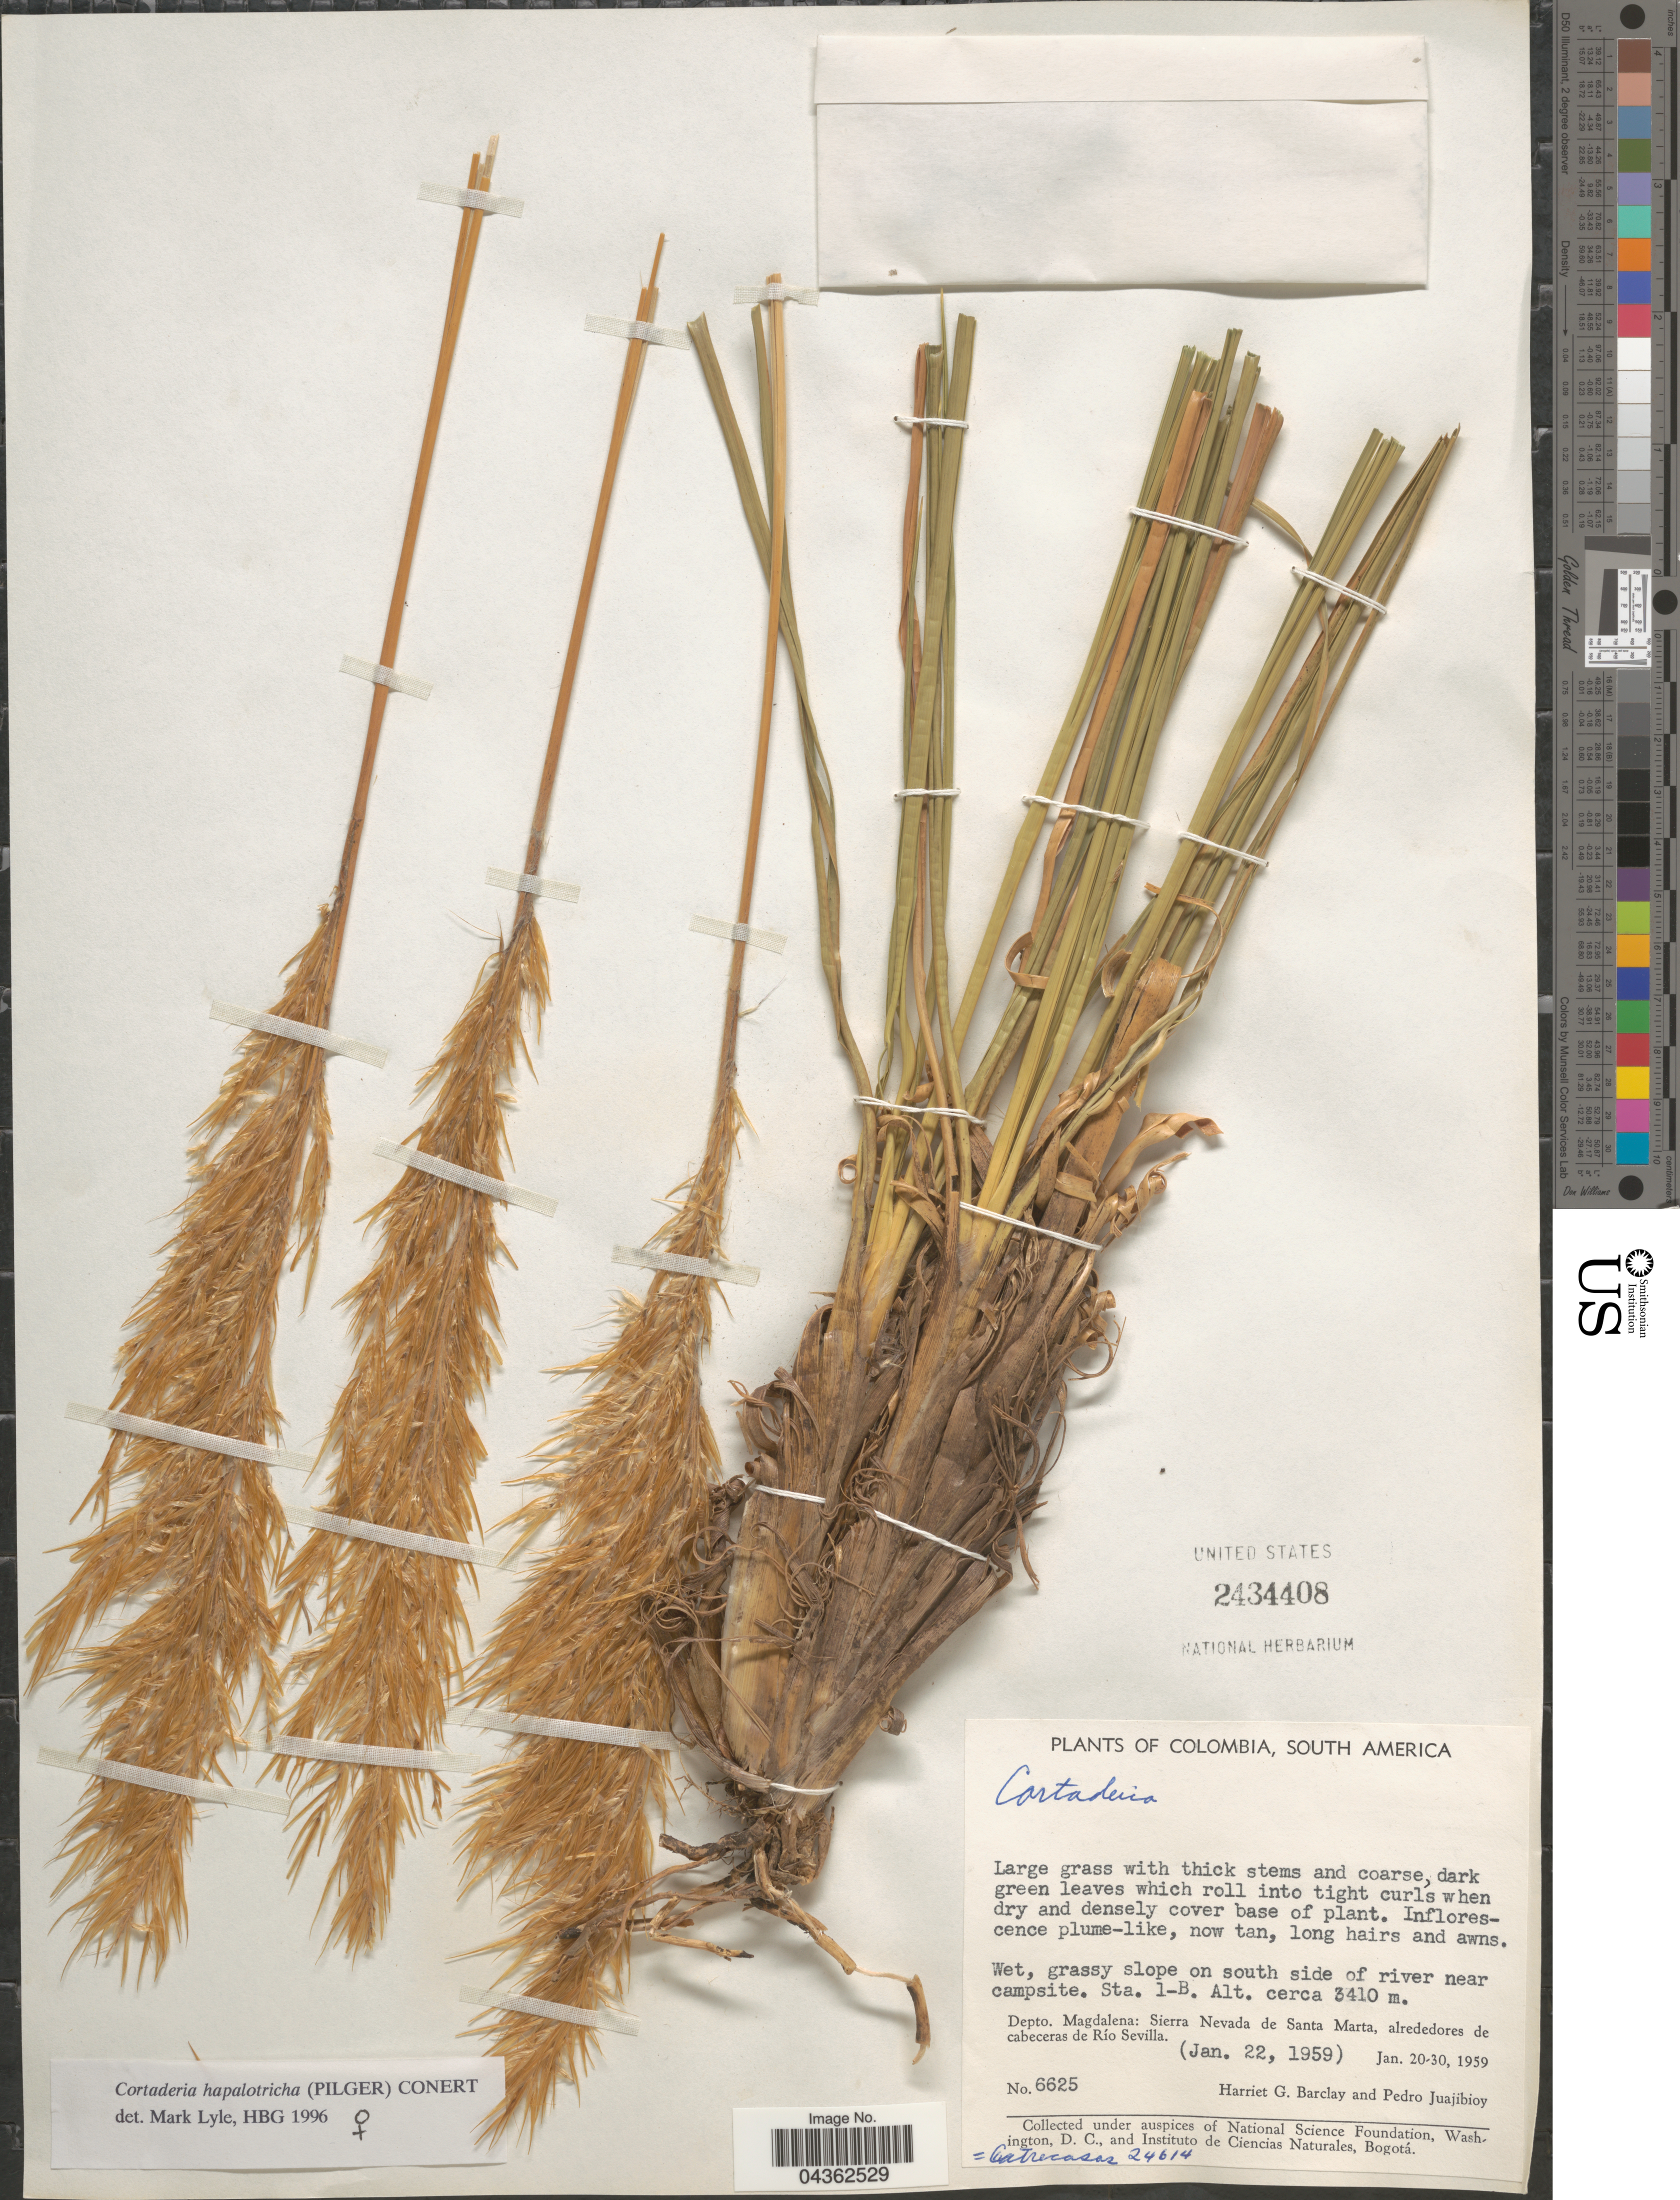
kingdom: Plantae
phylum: Tracheophyta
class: Liliopsida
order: Poales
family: Poaceae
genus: Cortaderia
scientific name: Cortaderia hapalotricha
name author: (Pilg.) Conert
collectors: H. G. Barclay & P. Juajibioy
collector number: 6625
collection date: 1959-01-22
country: Colombia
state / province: Magdalena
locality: Wet, grassy slope on south side of river near campsite. Sta. 1-B. Depto. Magdalena: Sierra Nevada de Santa Marta, alrededores de cabeceras de Río Sevilla.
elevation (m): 3410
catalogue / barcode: US 2434408